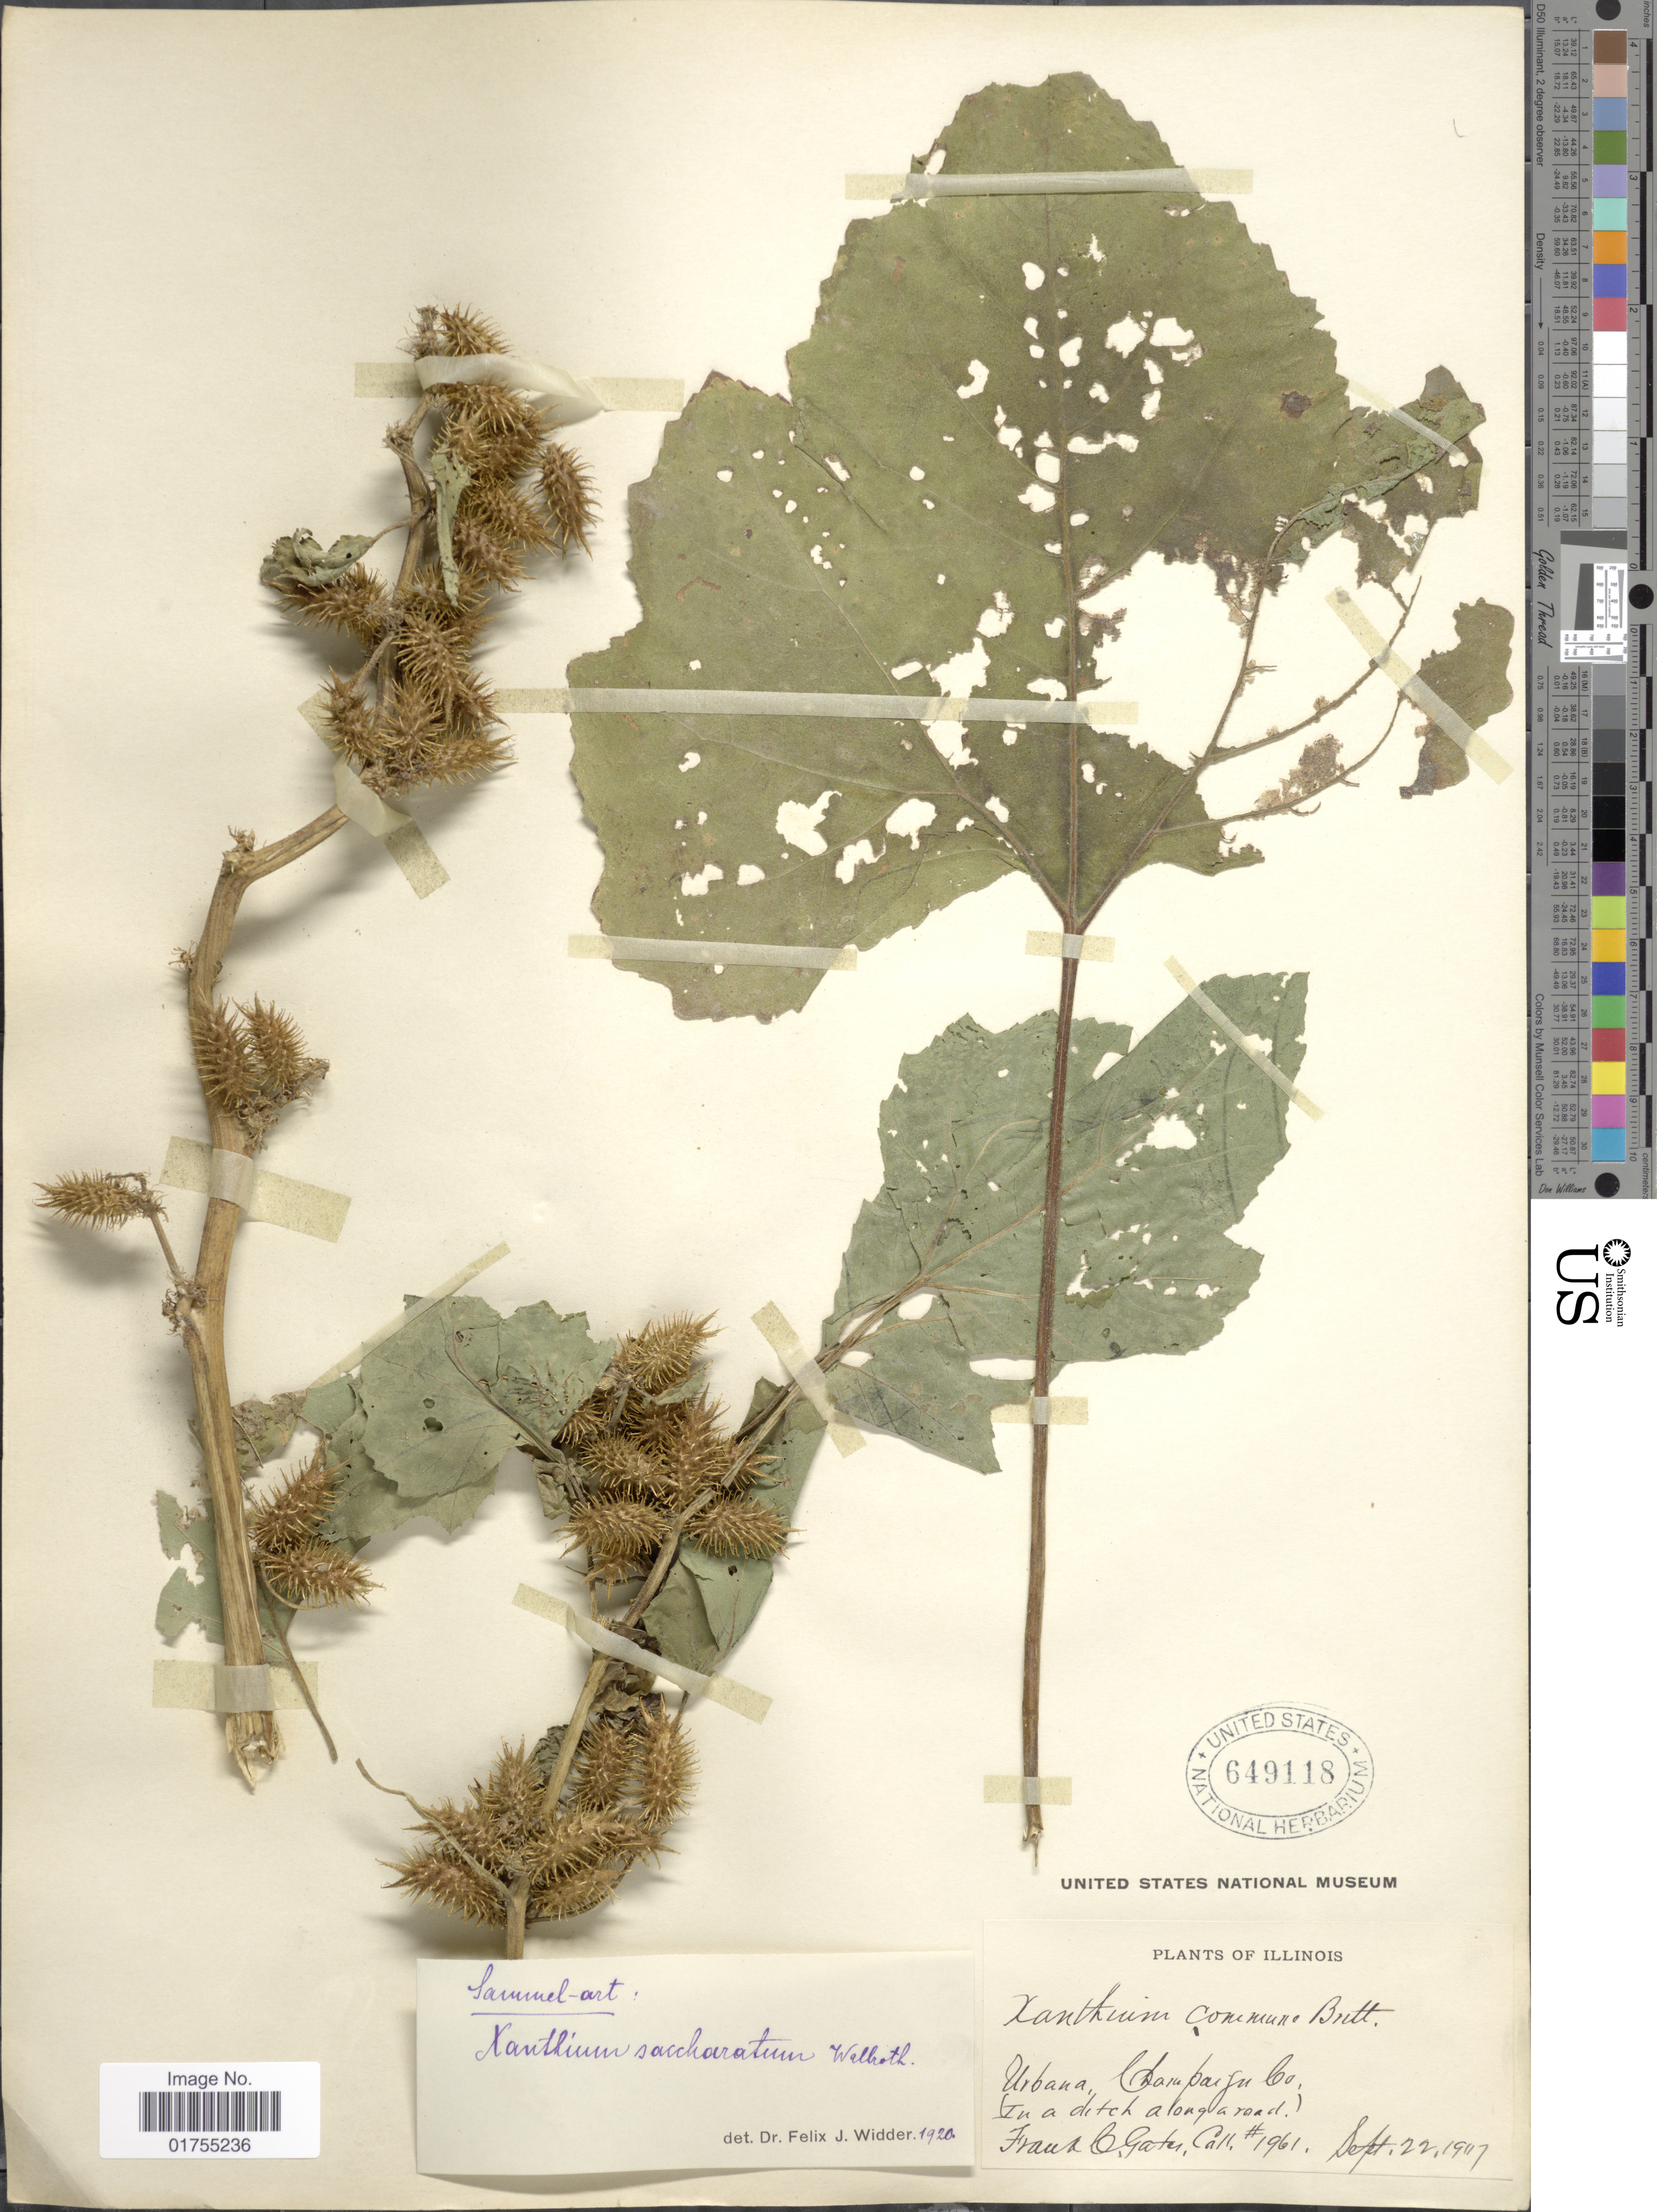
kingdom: Plantae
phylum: Tracheophyta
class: Magnoliopsida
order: Asterales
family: Asteraceae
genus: Xanthium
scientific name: Xanthium strumarium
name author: L.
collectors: F. C. Gates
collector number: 1961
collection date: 1907-09-22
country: United States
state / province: Illinois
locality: Urbana, Champaign Co. (In a ditch along a road)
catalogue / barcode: US 649118